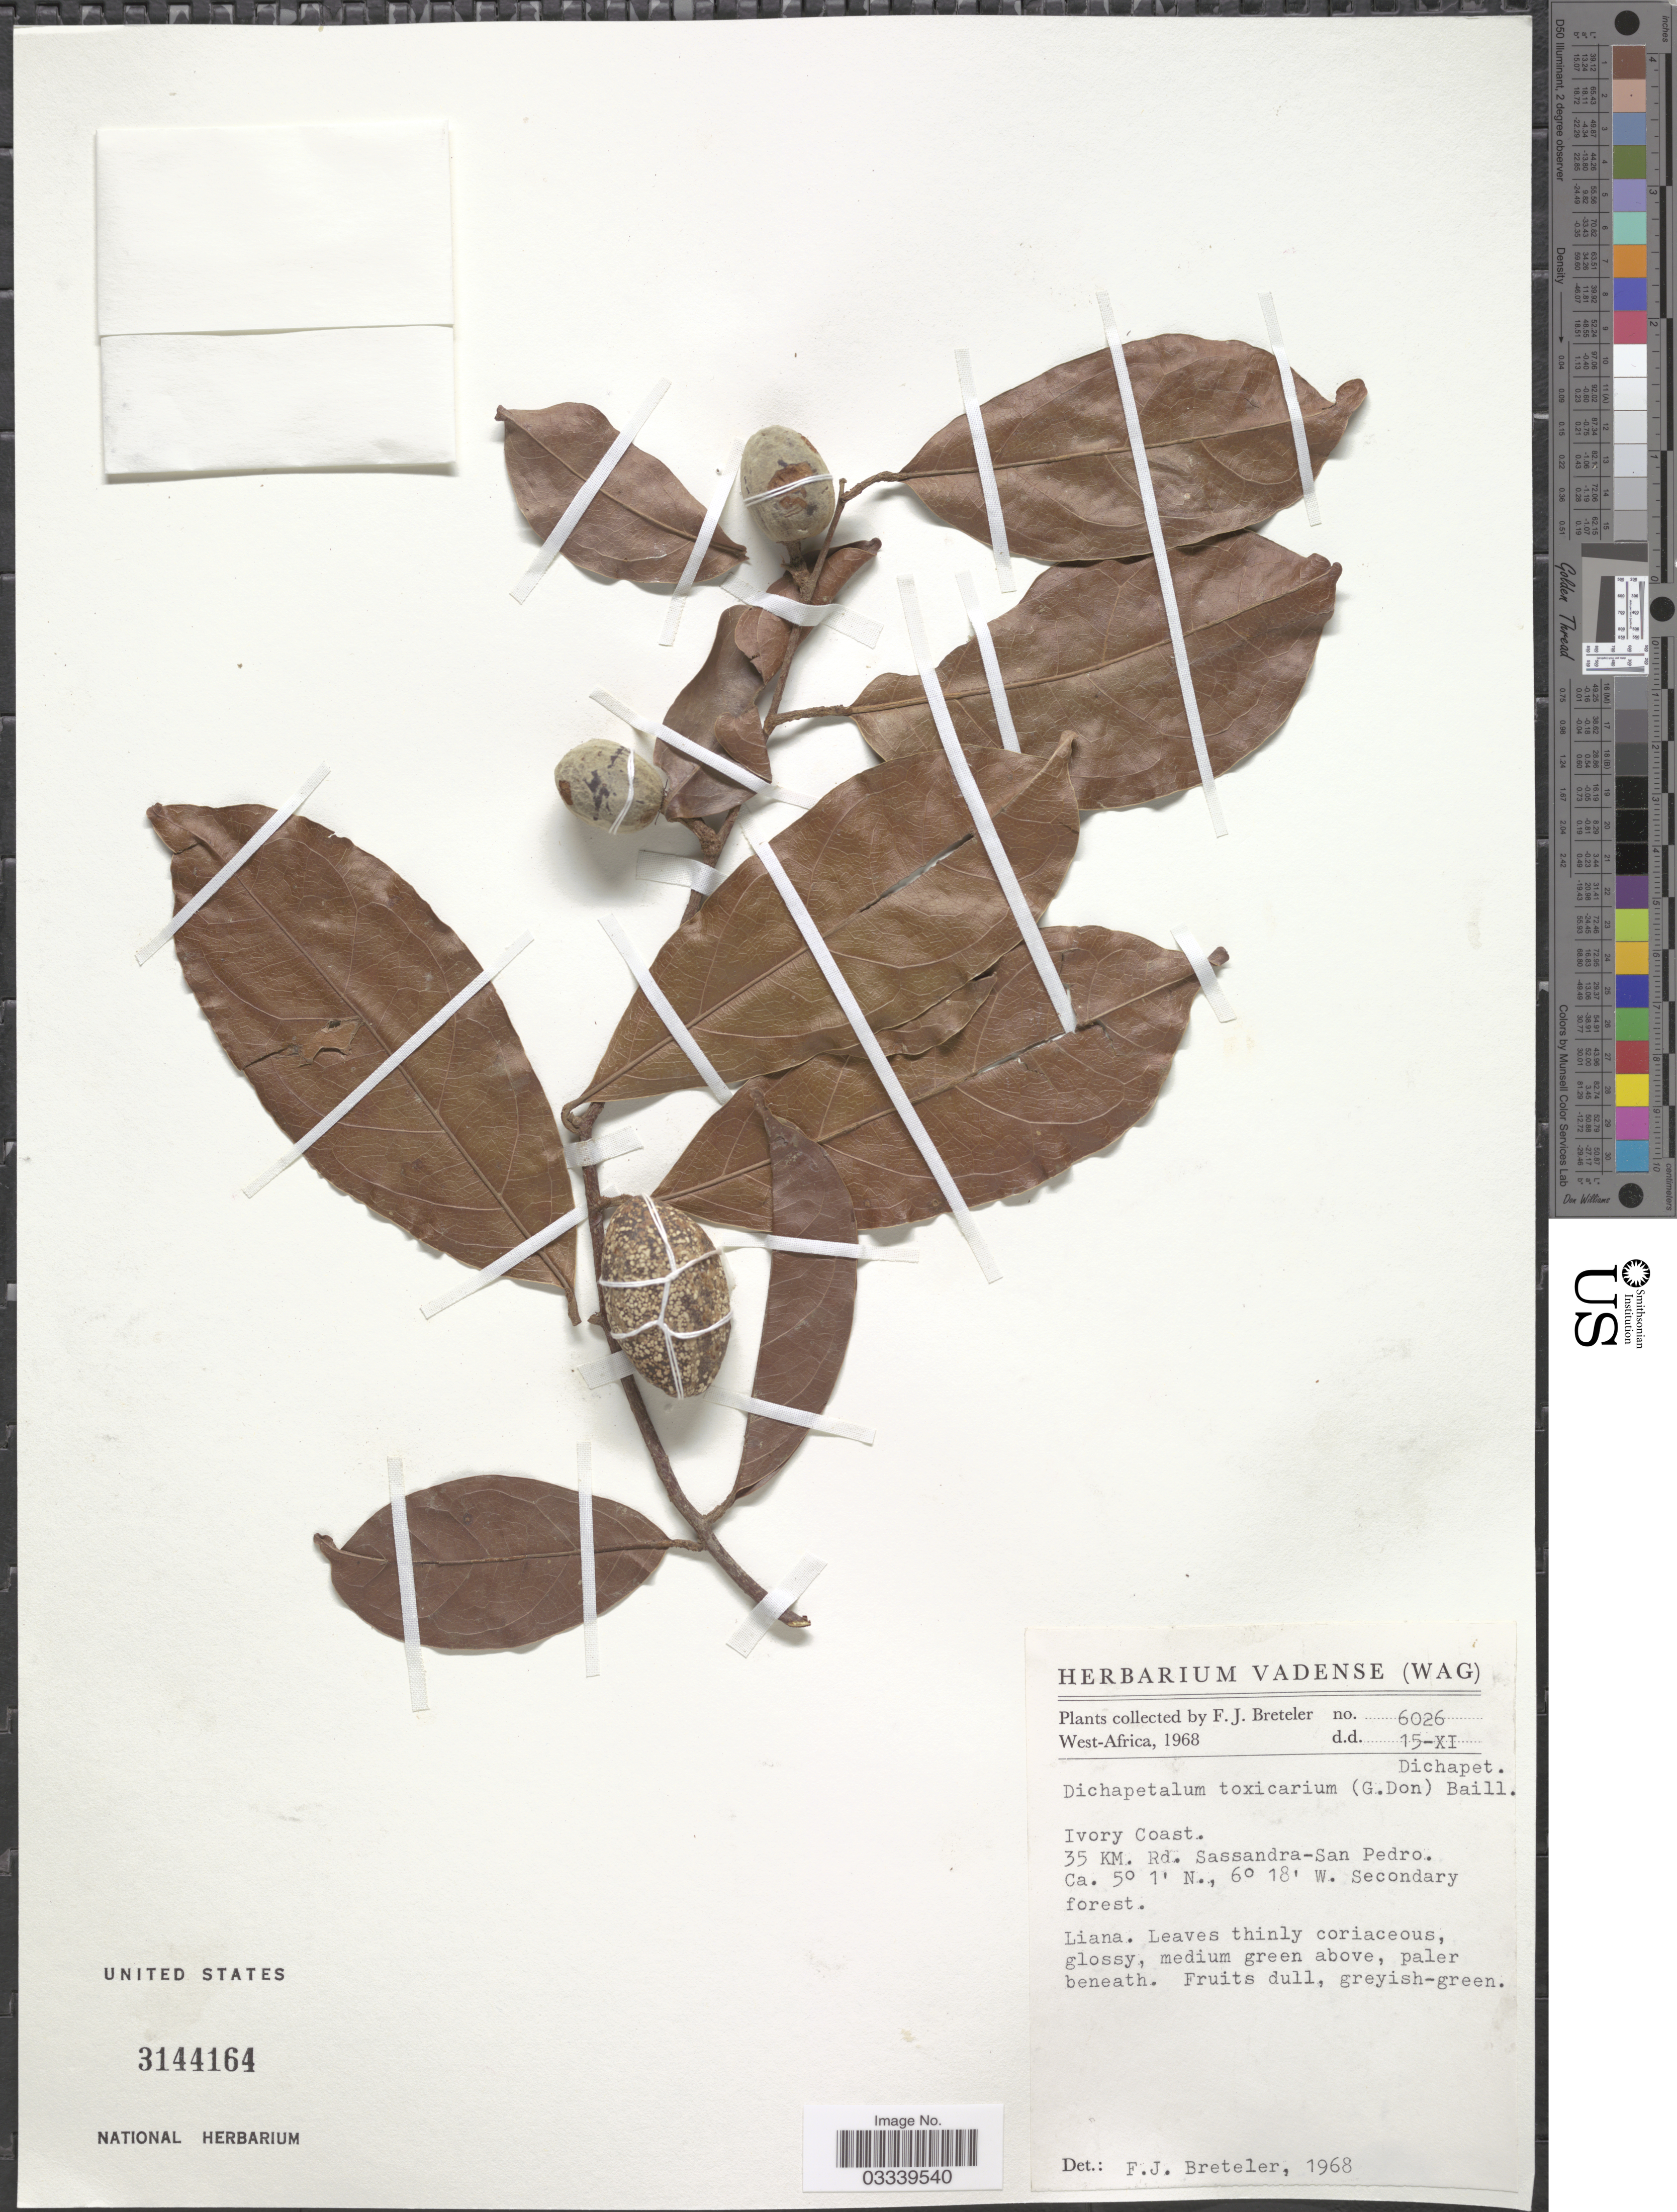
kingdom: Plantae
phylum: Tracheophyta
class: Magnoliopsida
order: Malpighiales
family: Dichapetalaceae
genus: Dichapetalum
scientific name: Dichapetalum toxicarium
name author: Baill.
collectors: F. J. Breteler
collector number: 6026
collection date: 1968-11-15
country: Ivory Coast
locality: West-Africa. 35 KM. Rd. Sassandra-San Pedro.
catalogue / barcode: US 3144164